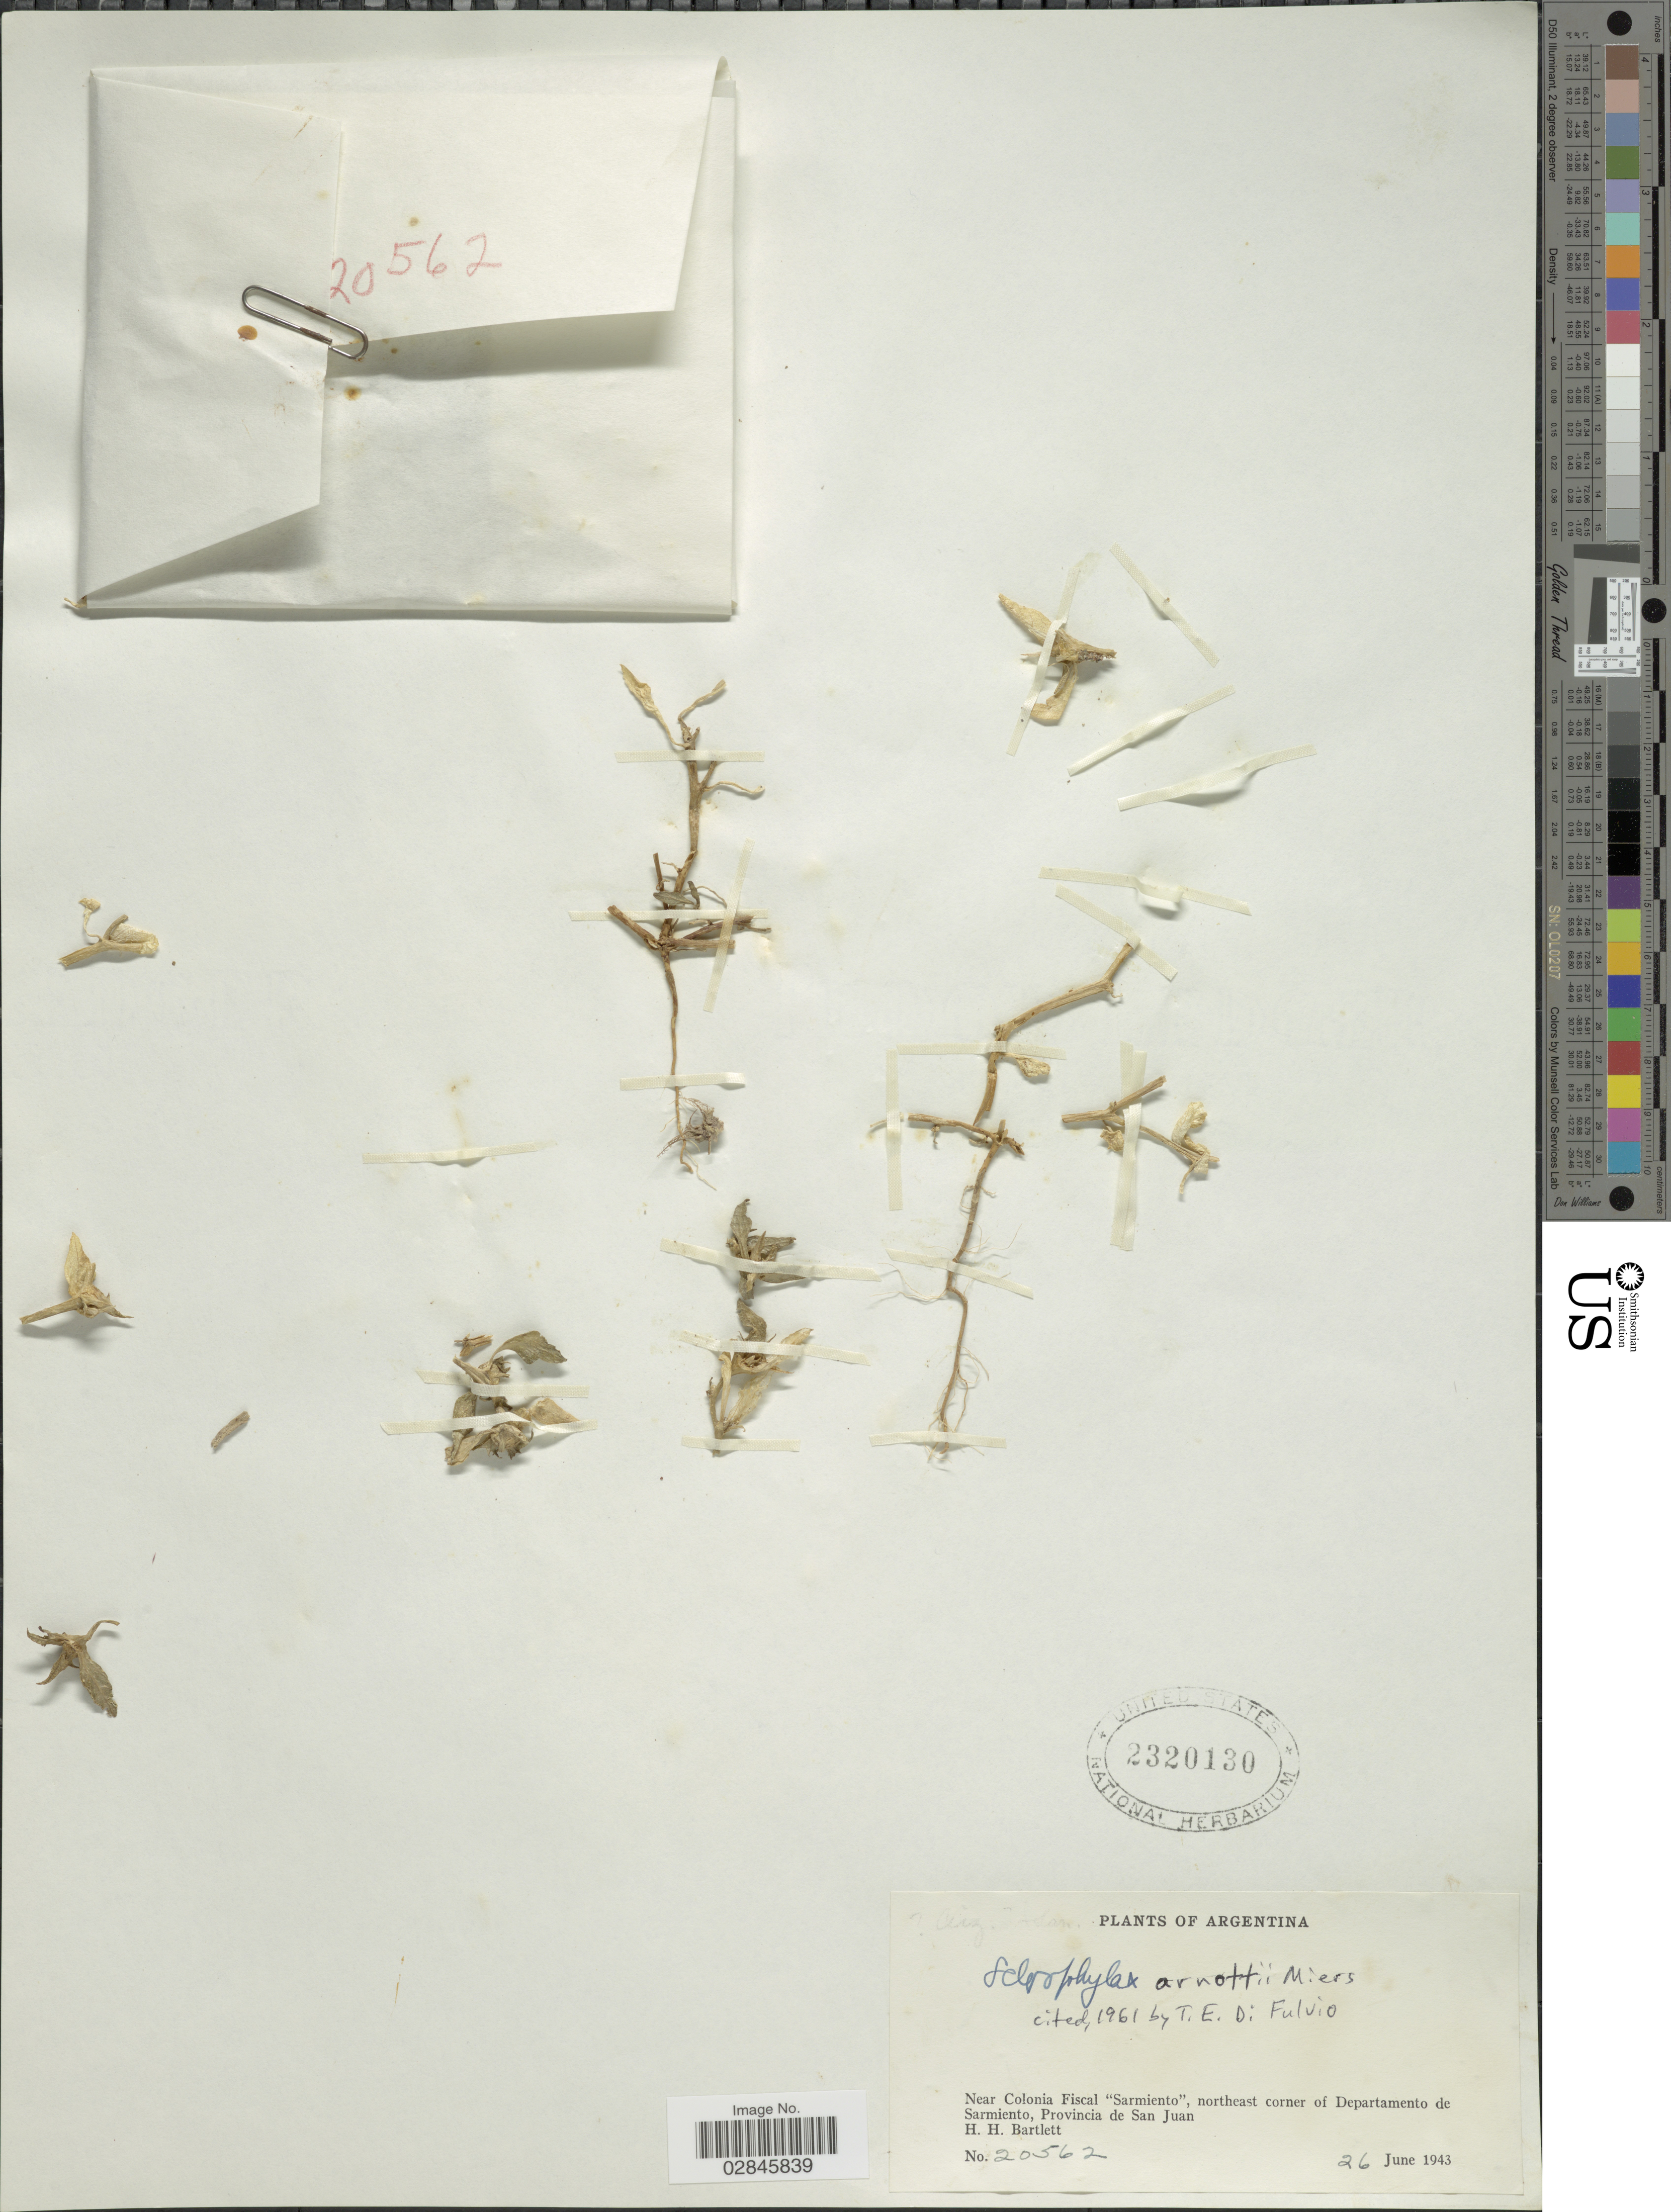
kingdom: Plantae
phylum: Tracheophyta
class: Magnoliopsida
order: Solanales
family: Solanaceae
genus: Sclerophylax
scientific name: Sclerophylax arnottii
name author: Miers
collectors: H. H. Bartlett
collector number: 20562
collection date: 1943-06-26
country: Argentina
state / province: San Juan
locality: Near Colonia Fiscal "Sarmiento", northeast corner of Departamento de Sarmiento.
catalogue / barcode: US 2320130